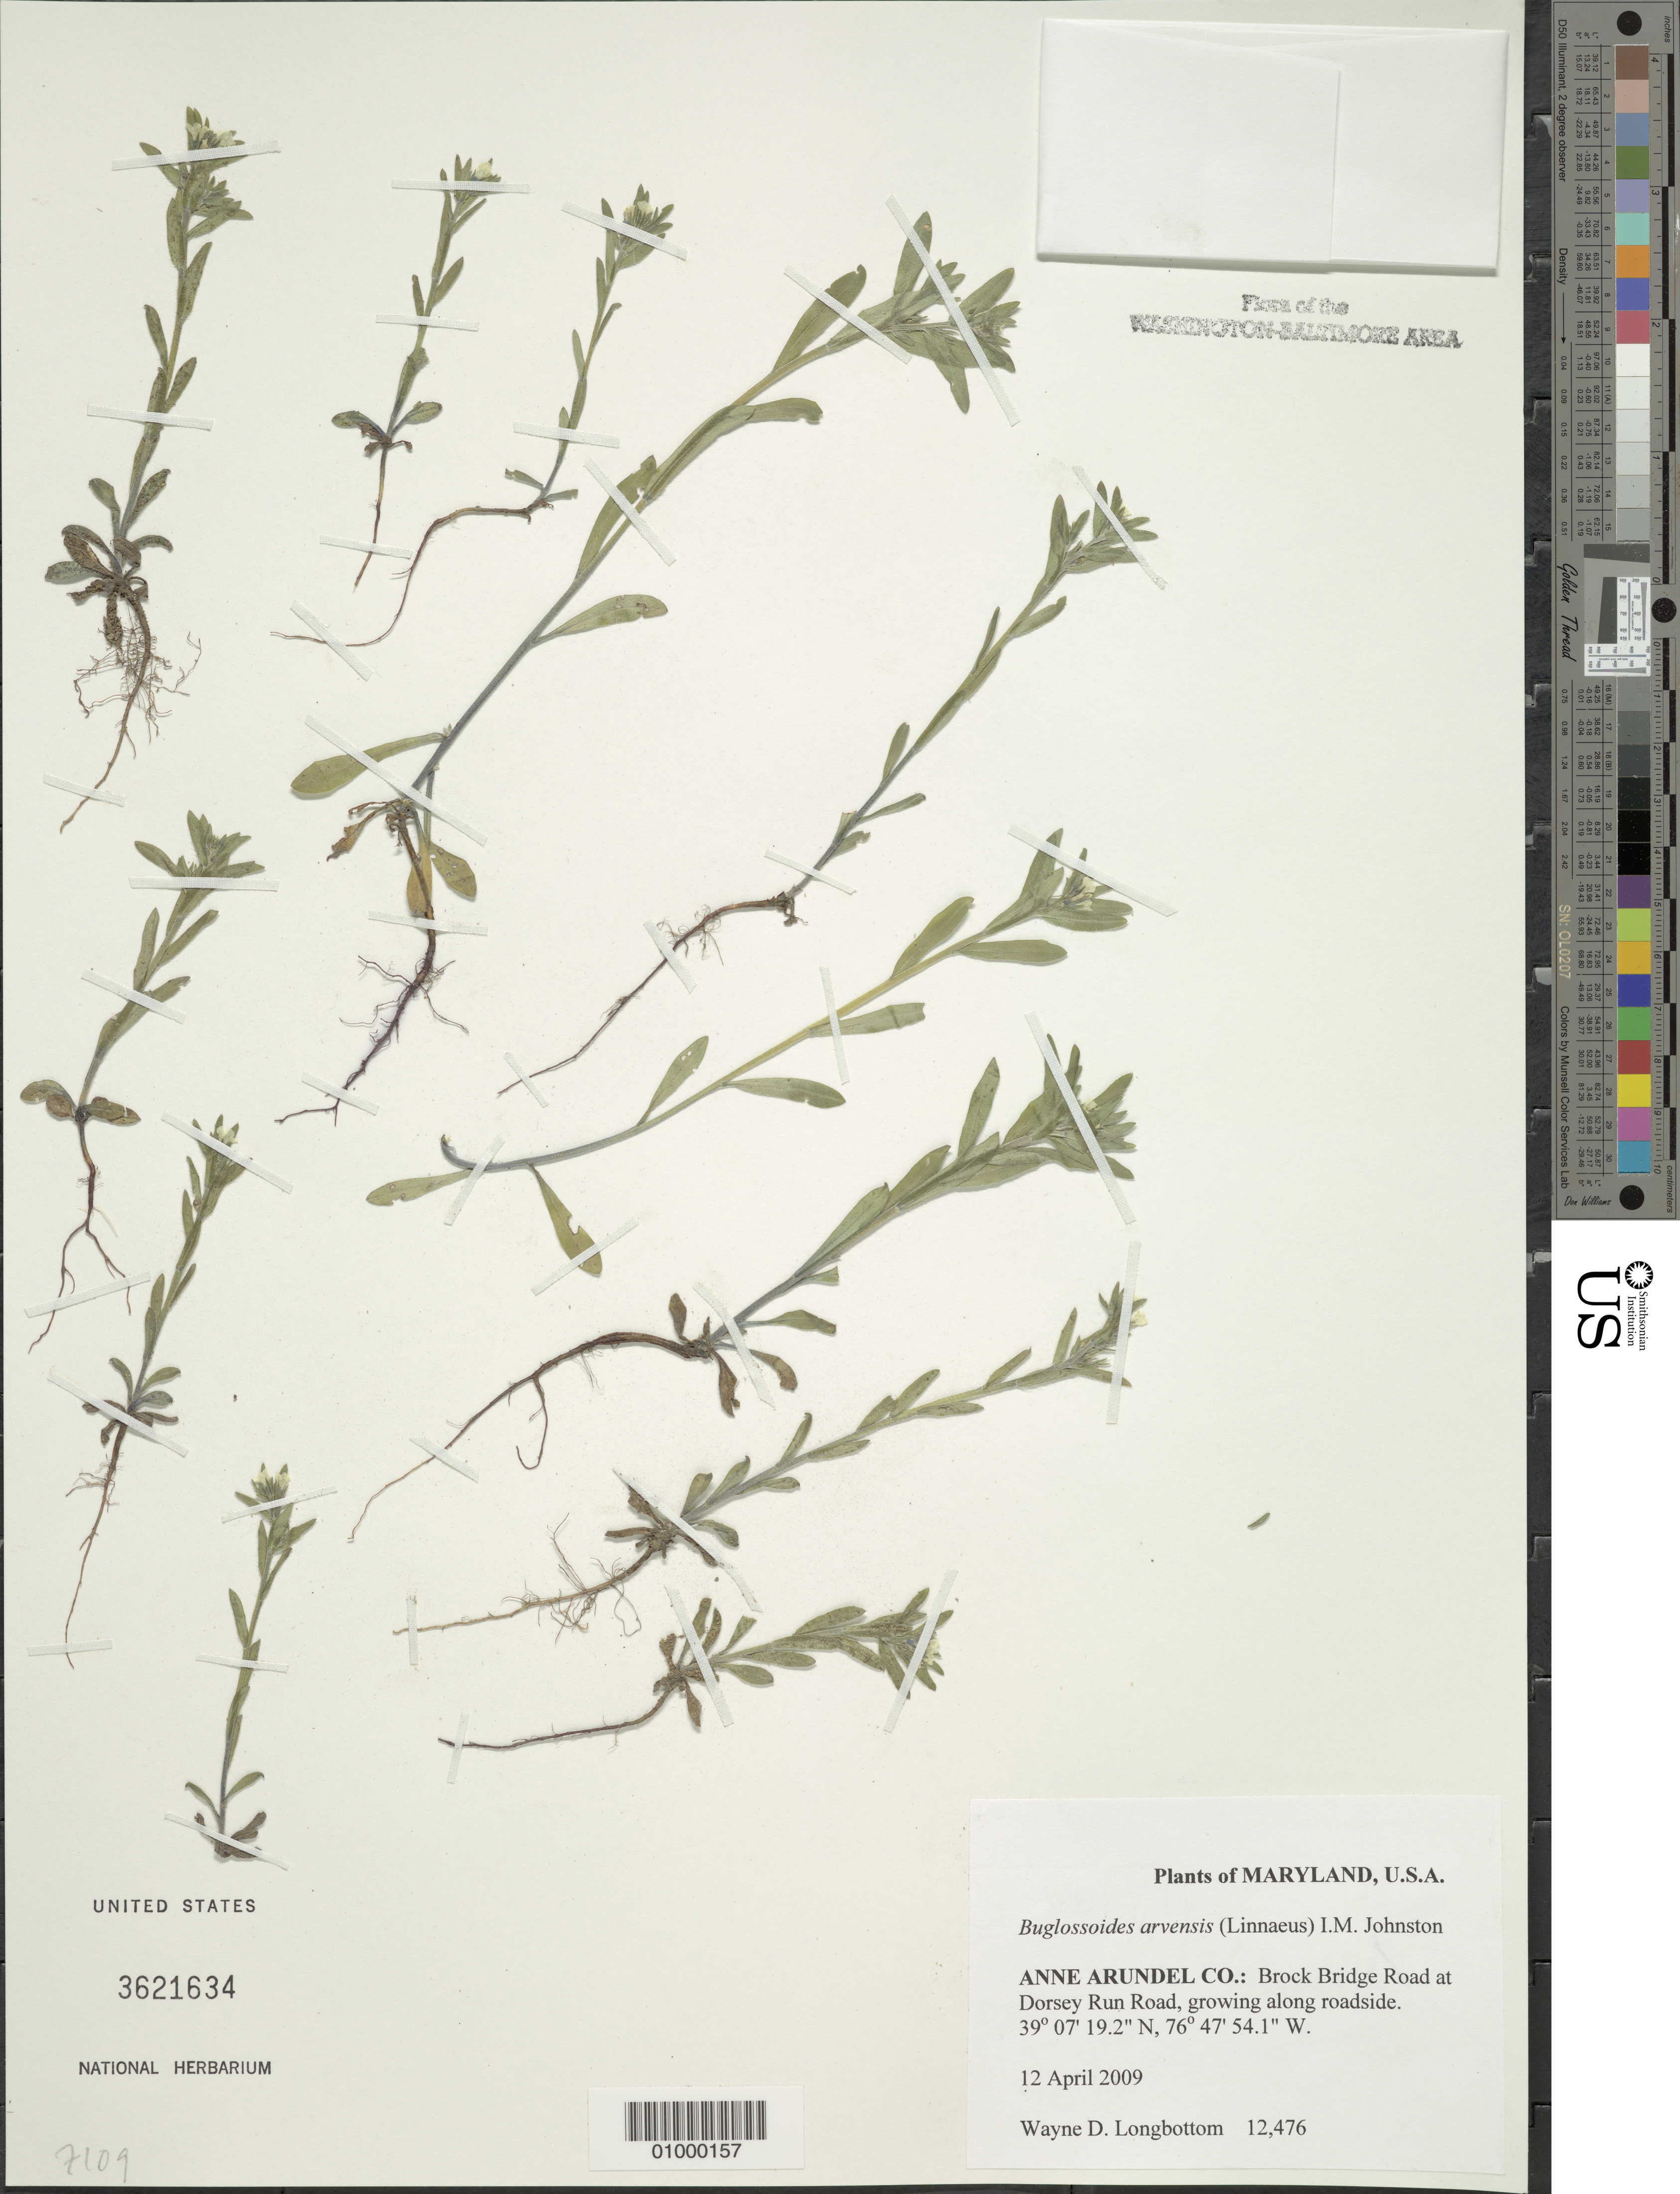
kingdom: Plantae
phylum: Tracheophyta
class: Magnoliopsida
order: Boraginales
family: Boraginaceae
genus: Buglossoides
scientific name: Buglossoides arvensis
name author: (L.) I.M. Johnst.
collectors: W. D. Longbottom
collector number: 12476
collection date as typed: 12 April 2009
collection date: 2009-04-12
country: United States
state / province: Maryland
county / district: Anne Arundel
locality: Brock Bridge Road at Dorsey Run Road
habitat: growing along the roadside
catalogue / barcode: US 3621634